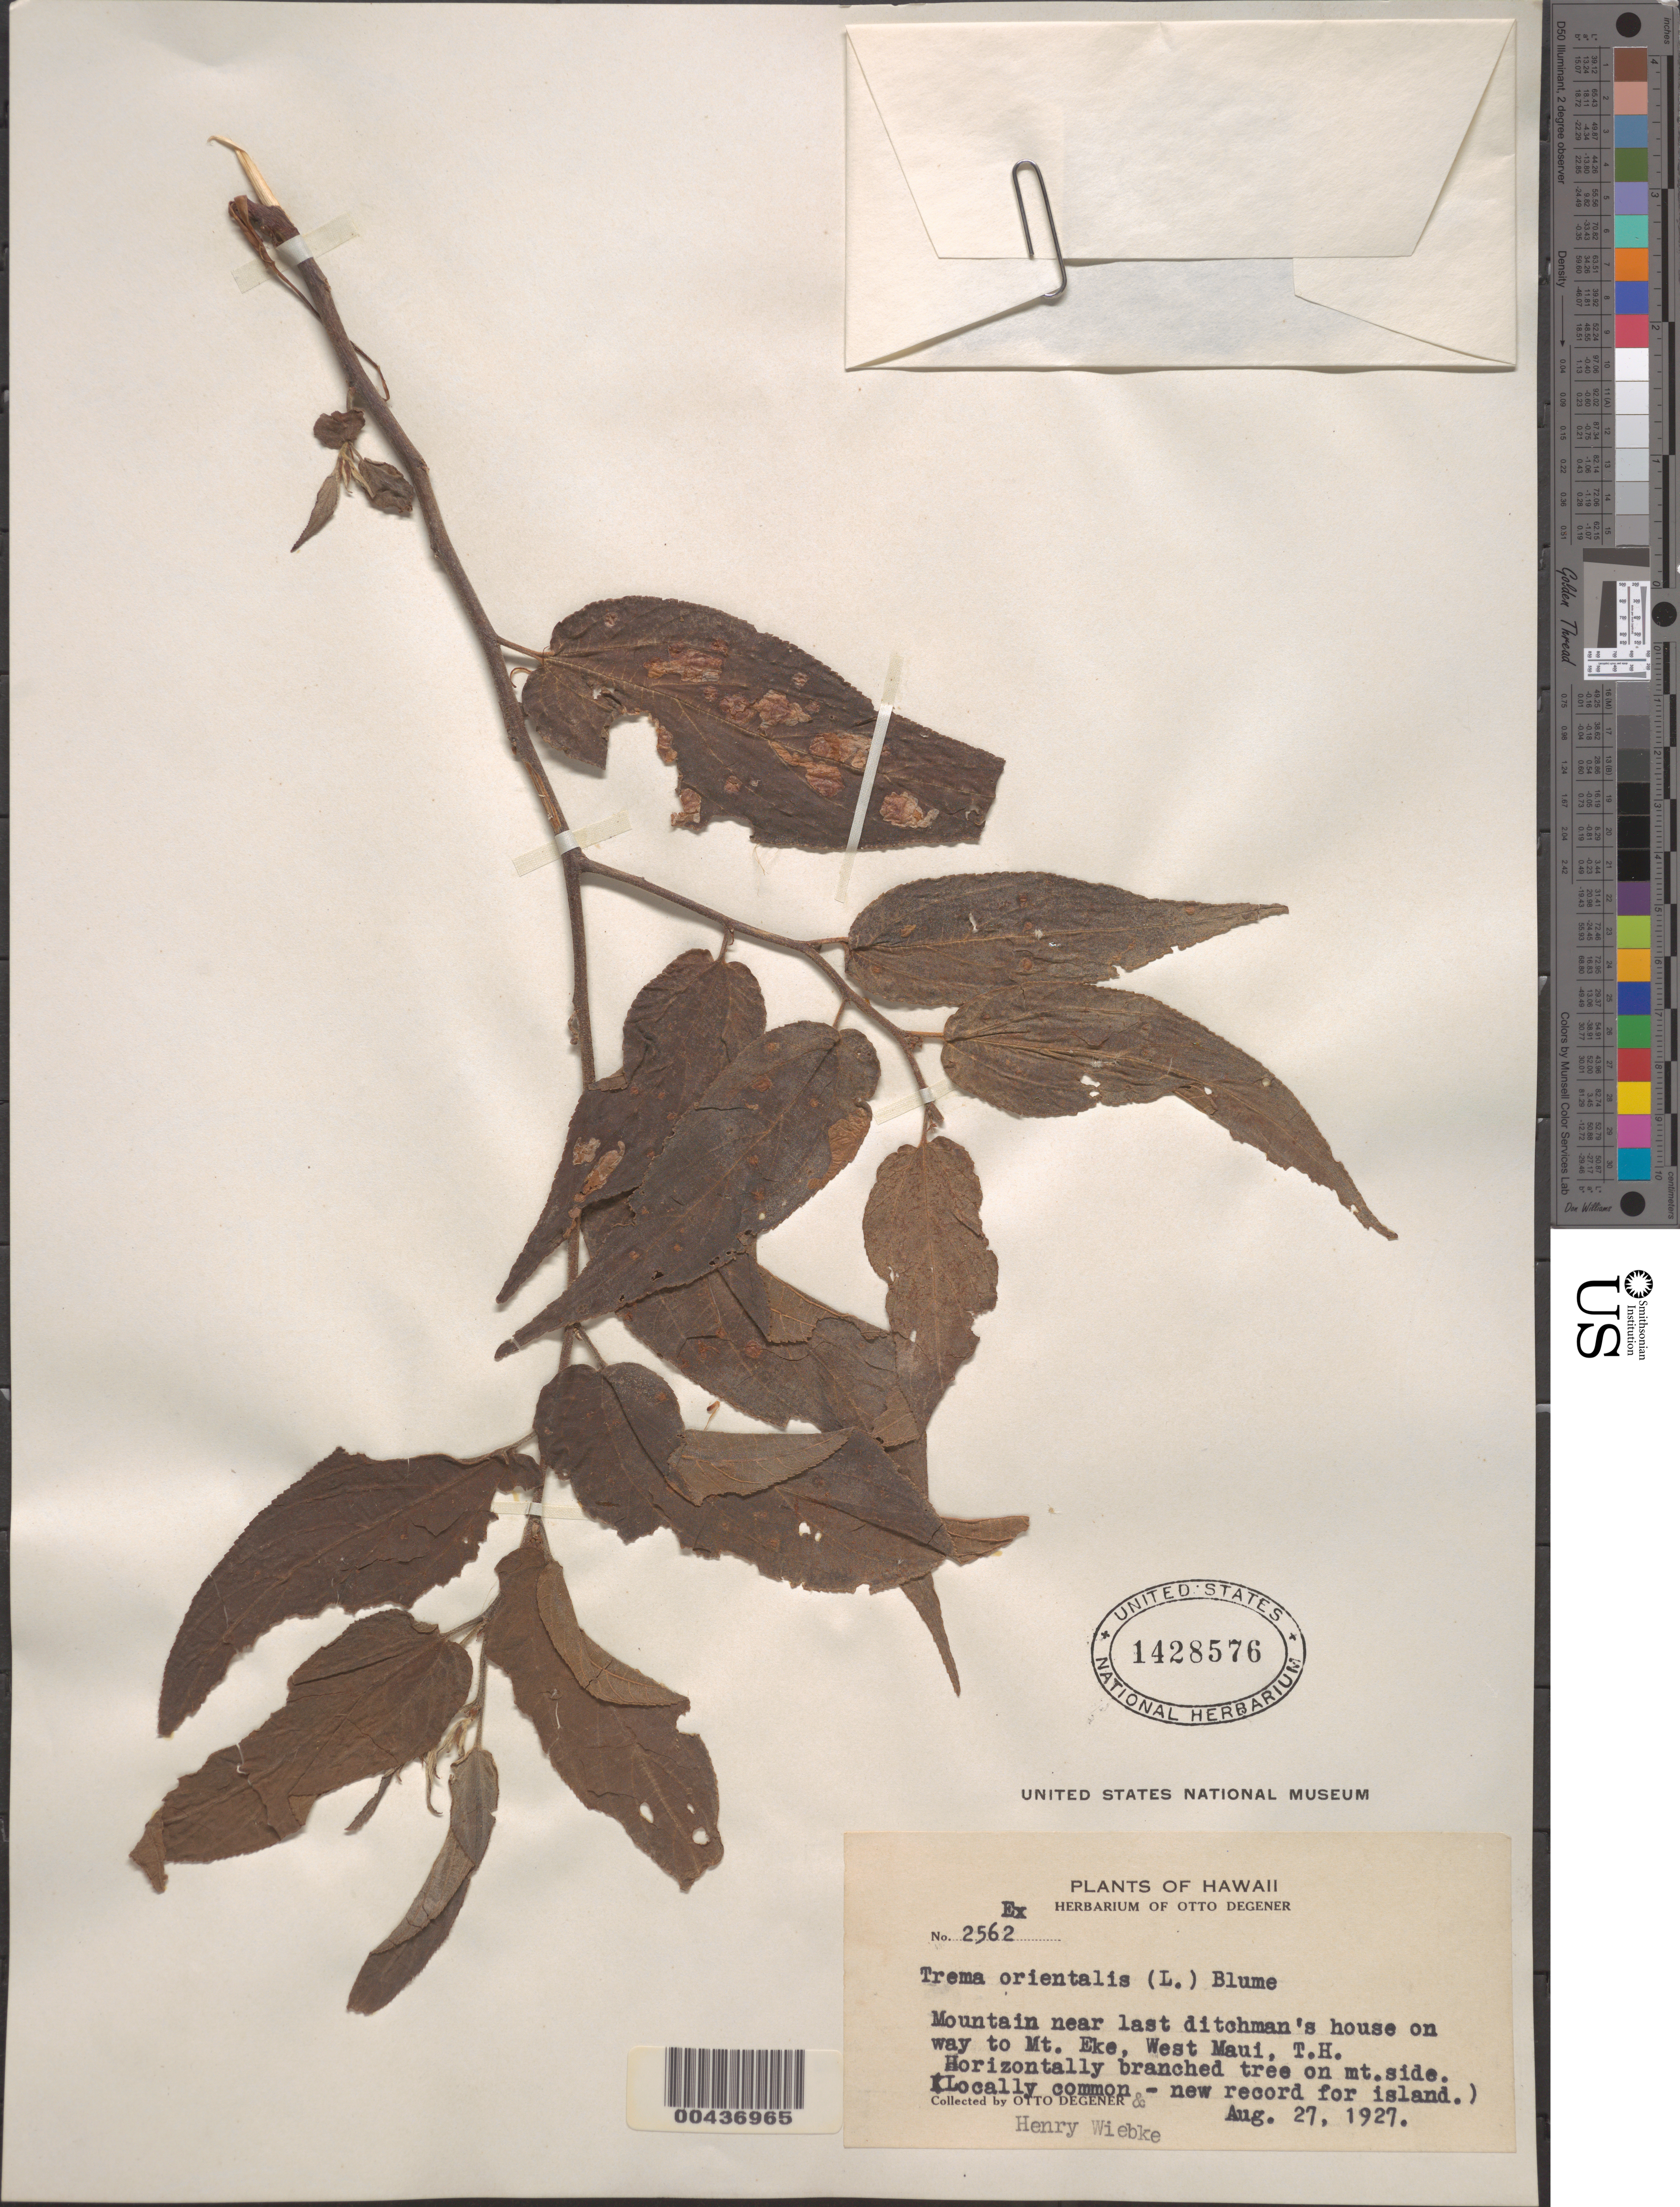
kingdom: Plantae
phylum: Tracheophyta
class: Magnoliopsida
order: Rosales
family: Cannabaceae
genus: Trema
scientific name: Trema orientale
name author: (L.) Blume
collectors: O. Degener & H. Wiebke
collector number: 2562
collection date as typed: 27 Aug 1927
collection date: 1927-08-27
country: United States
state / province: Hawaii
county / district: Maui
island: Maui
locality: West Maui: Mountain near last ditchman's house on way to Mt. Eke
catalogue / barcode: US 1428576